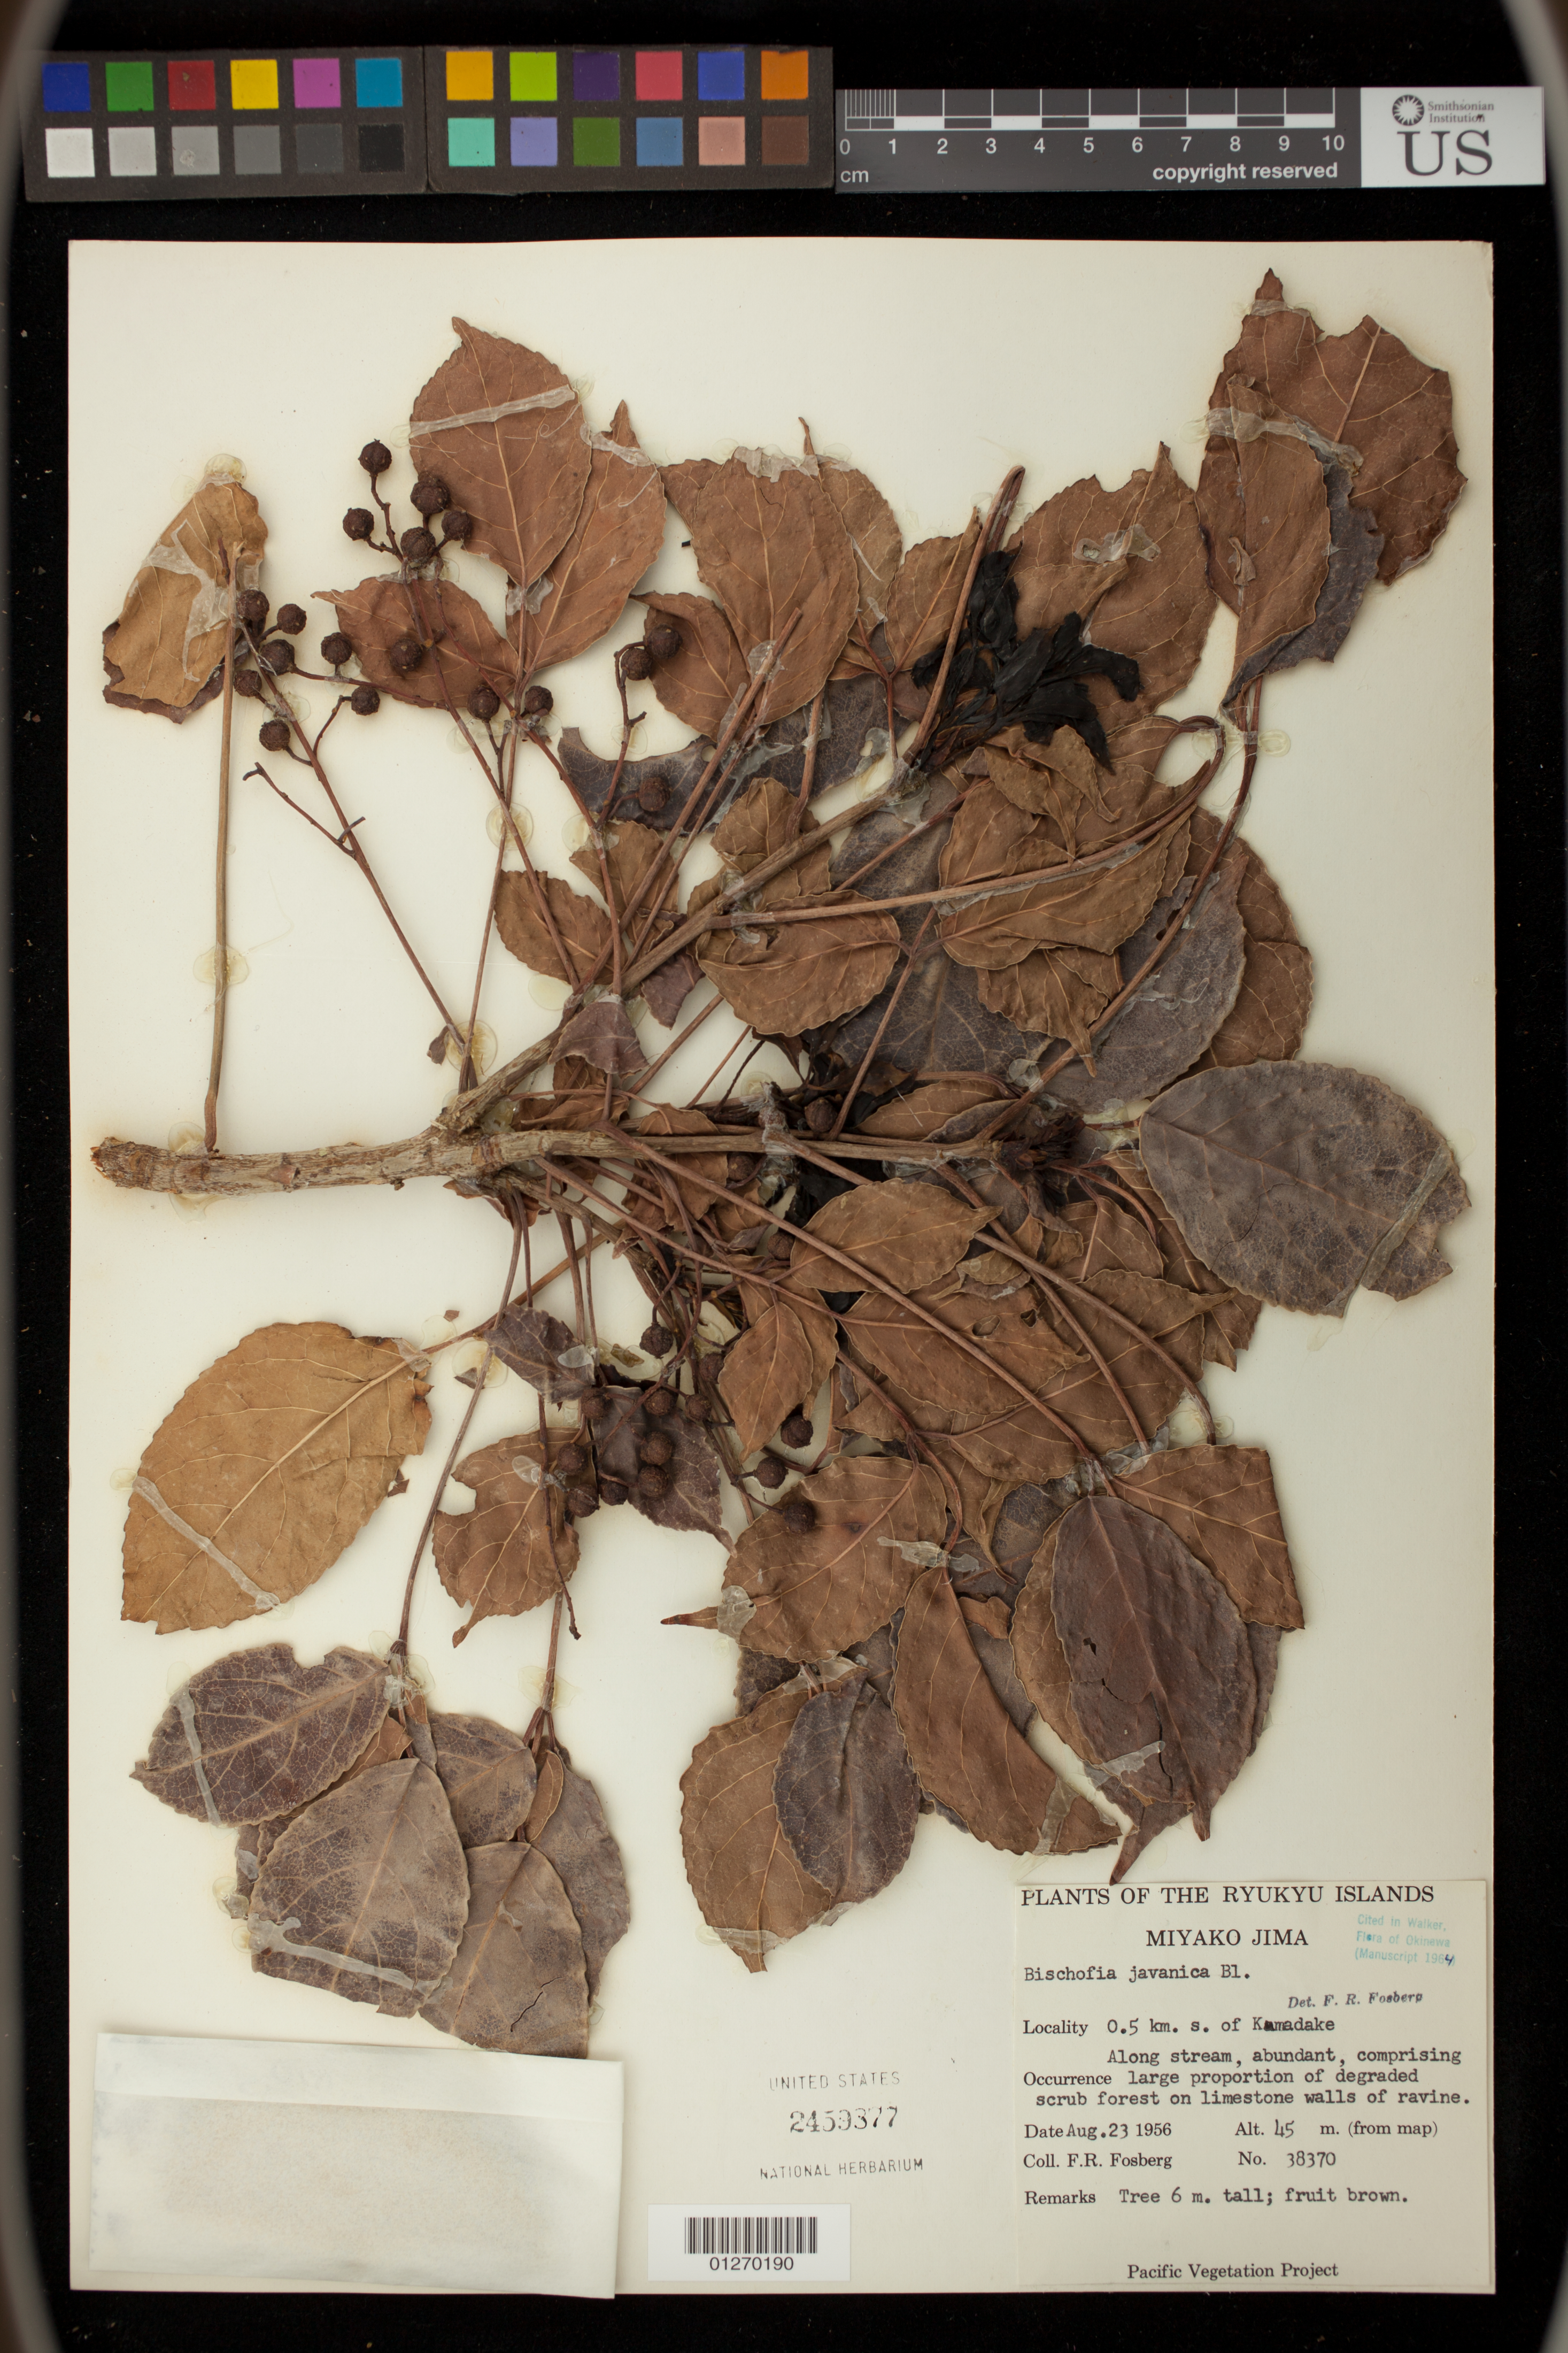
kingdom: Plantae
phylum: Tracheophyta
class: Magnoliopsida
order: Malpighiales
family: Phyllanthaceae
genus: Bischofia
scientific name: Bischofia javanica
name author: Blume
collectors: F. R. Fosberg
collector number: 35370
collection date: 1956-08-23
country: Japan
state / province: Okinawa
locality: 0.5 km. s. of Komadake [Komi-dake]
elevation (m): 45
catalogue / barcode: US 2459377